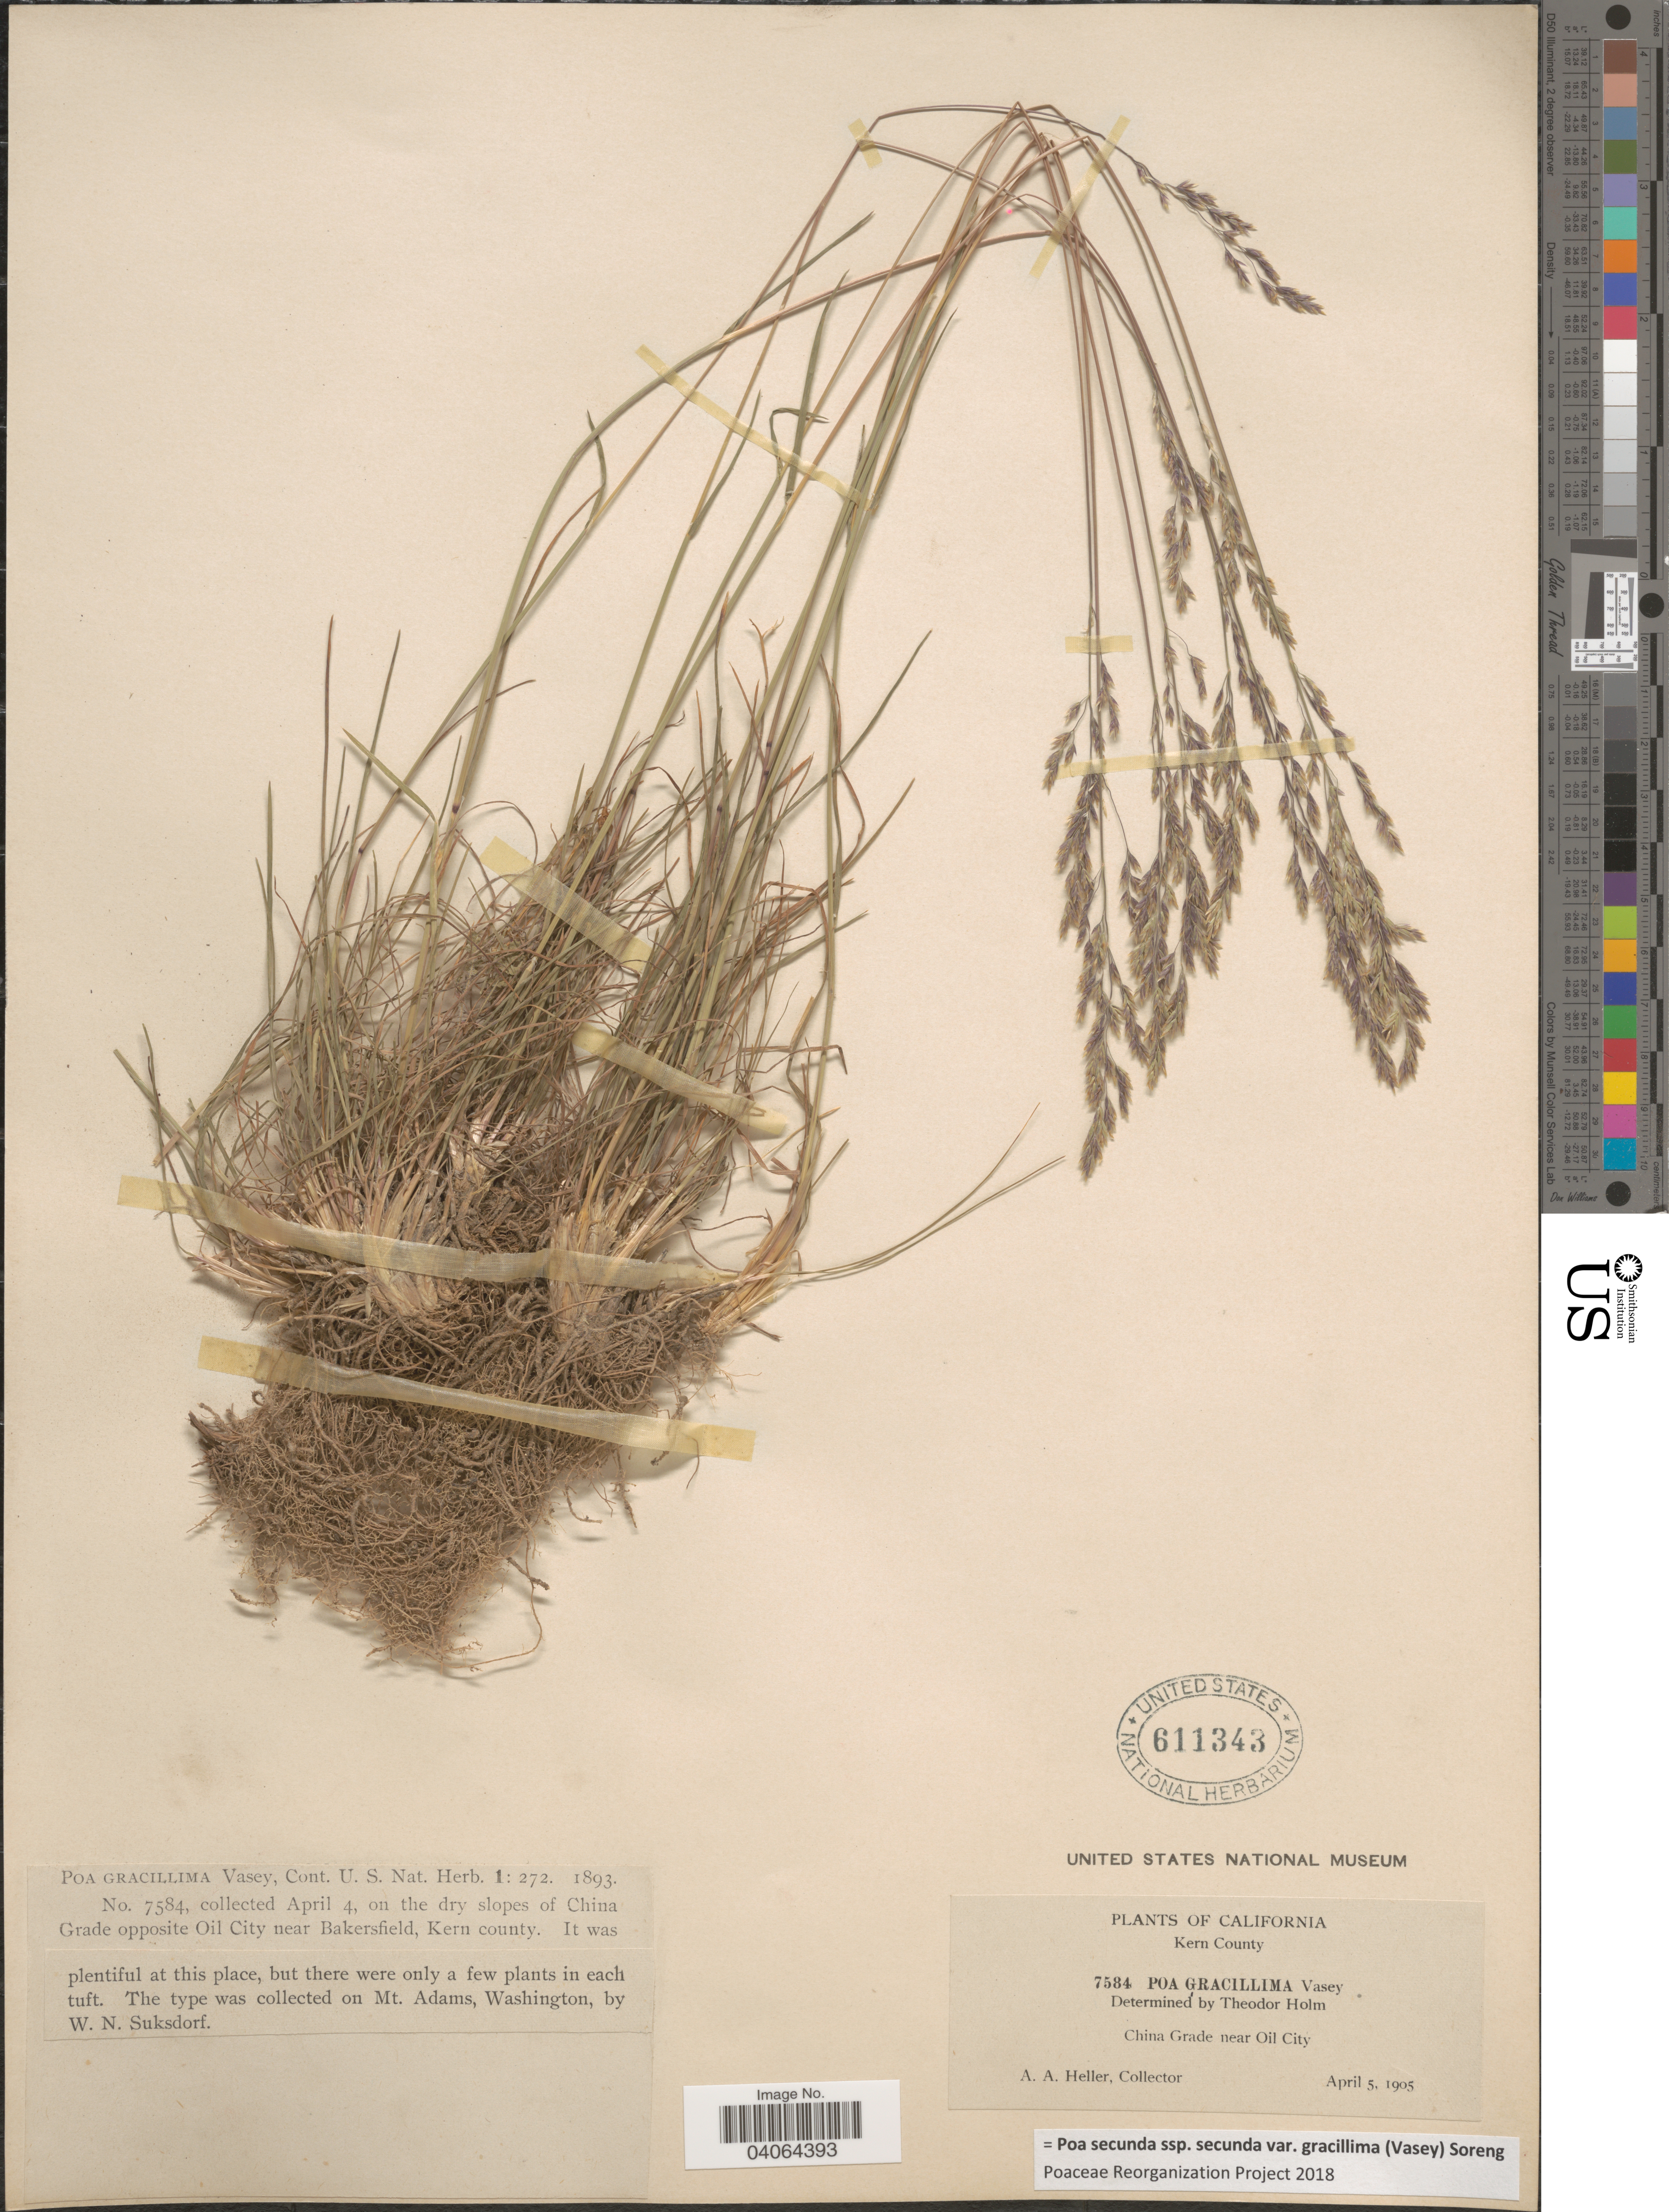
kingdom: Plantae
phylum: Tracheophyta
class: Liliopsida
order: Poales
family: Poaceae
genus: Poa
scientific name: Poa secunda subsp. secunda var. gracillima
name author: (Vasey) Soreng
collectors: A. A. Heller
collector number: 7584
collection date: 1905-04-05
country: United States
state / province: California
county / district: Kern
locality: Kern County. On the dry slopes of China Grade opposite Oil City near Bakersfield. China Grade near Oil City.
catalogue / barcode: US 611343